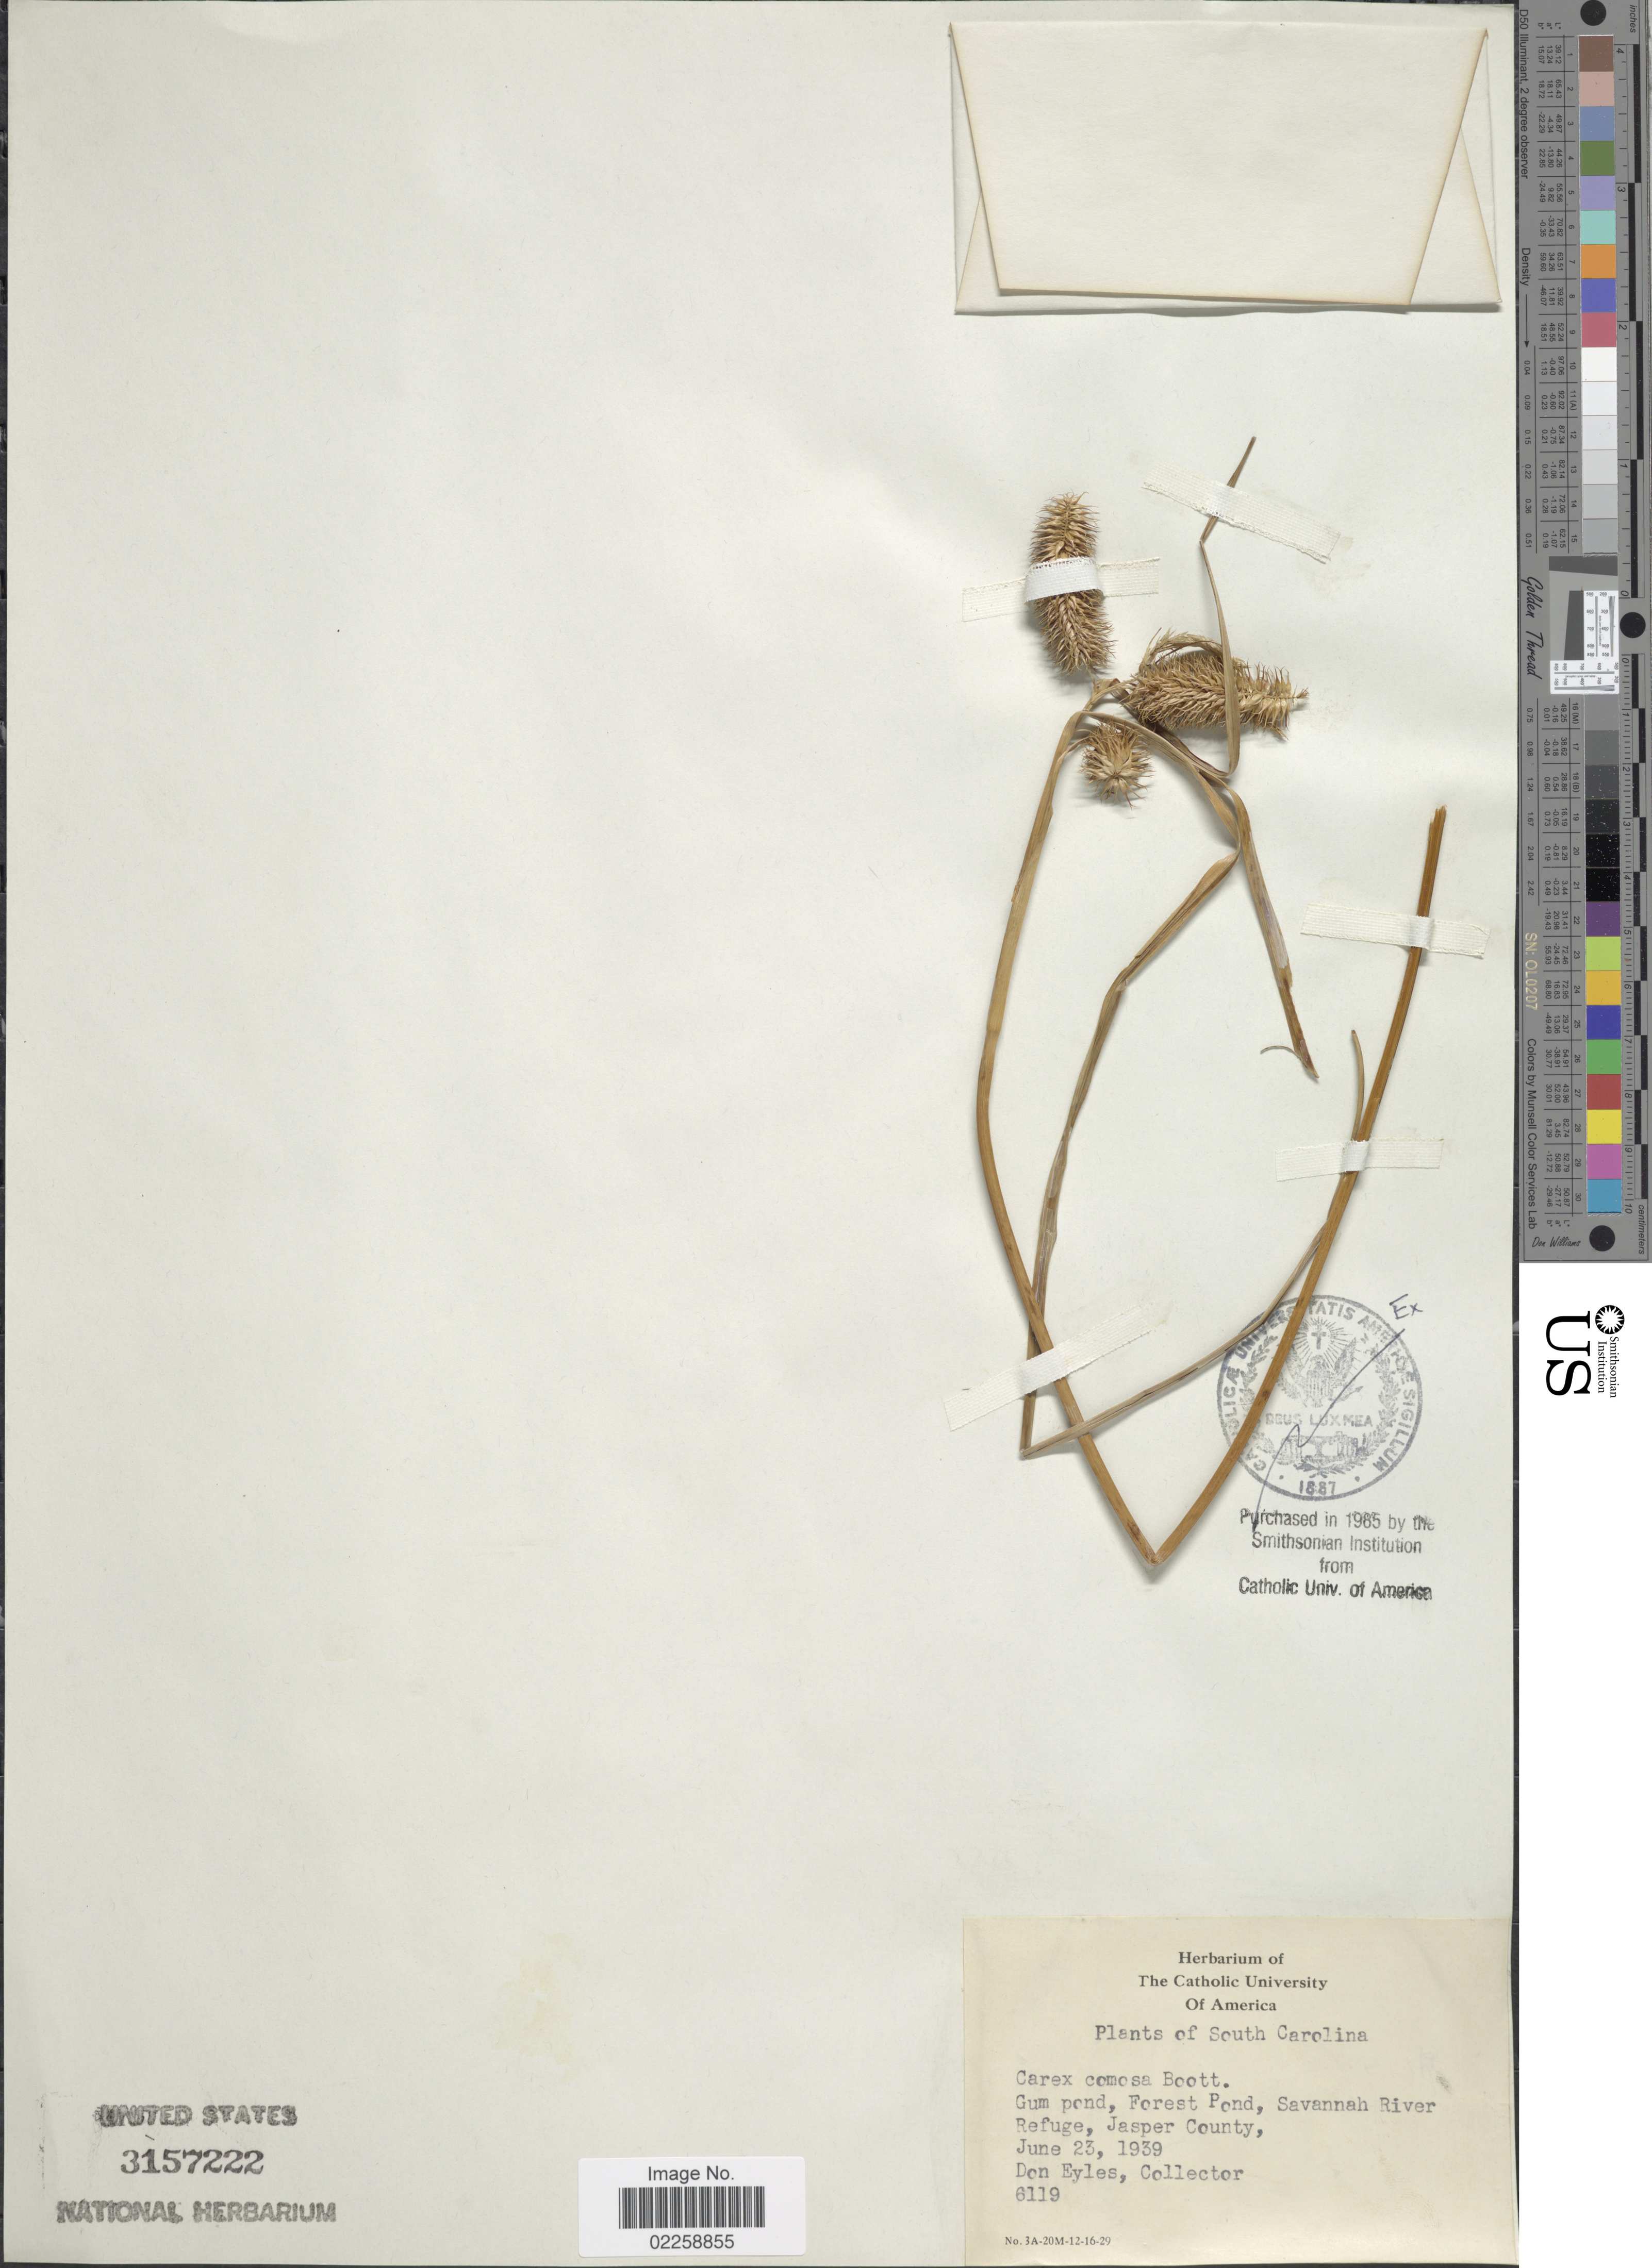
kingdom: Plantae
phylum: Tracheophyta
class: Liliopsida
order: Poales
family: Cyperaceae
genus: Carex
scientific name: Carex comosa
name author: Boott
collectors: D. Eyles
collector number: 6119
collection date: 1939-06-23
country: United States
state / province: South Carolina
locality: Gum Pond, Forest Pond, Savannah River, Refuge, Jasper County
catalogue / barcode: US 3157222